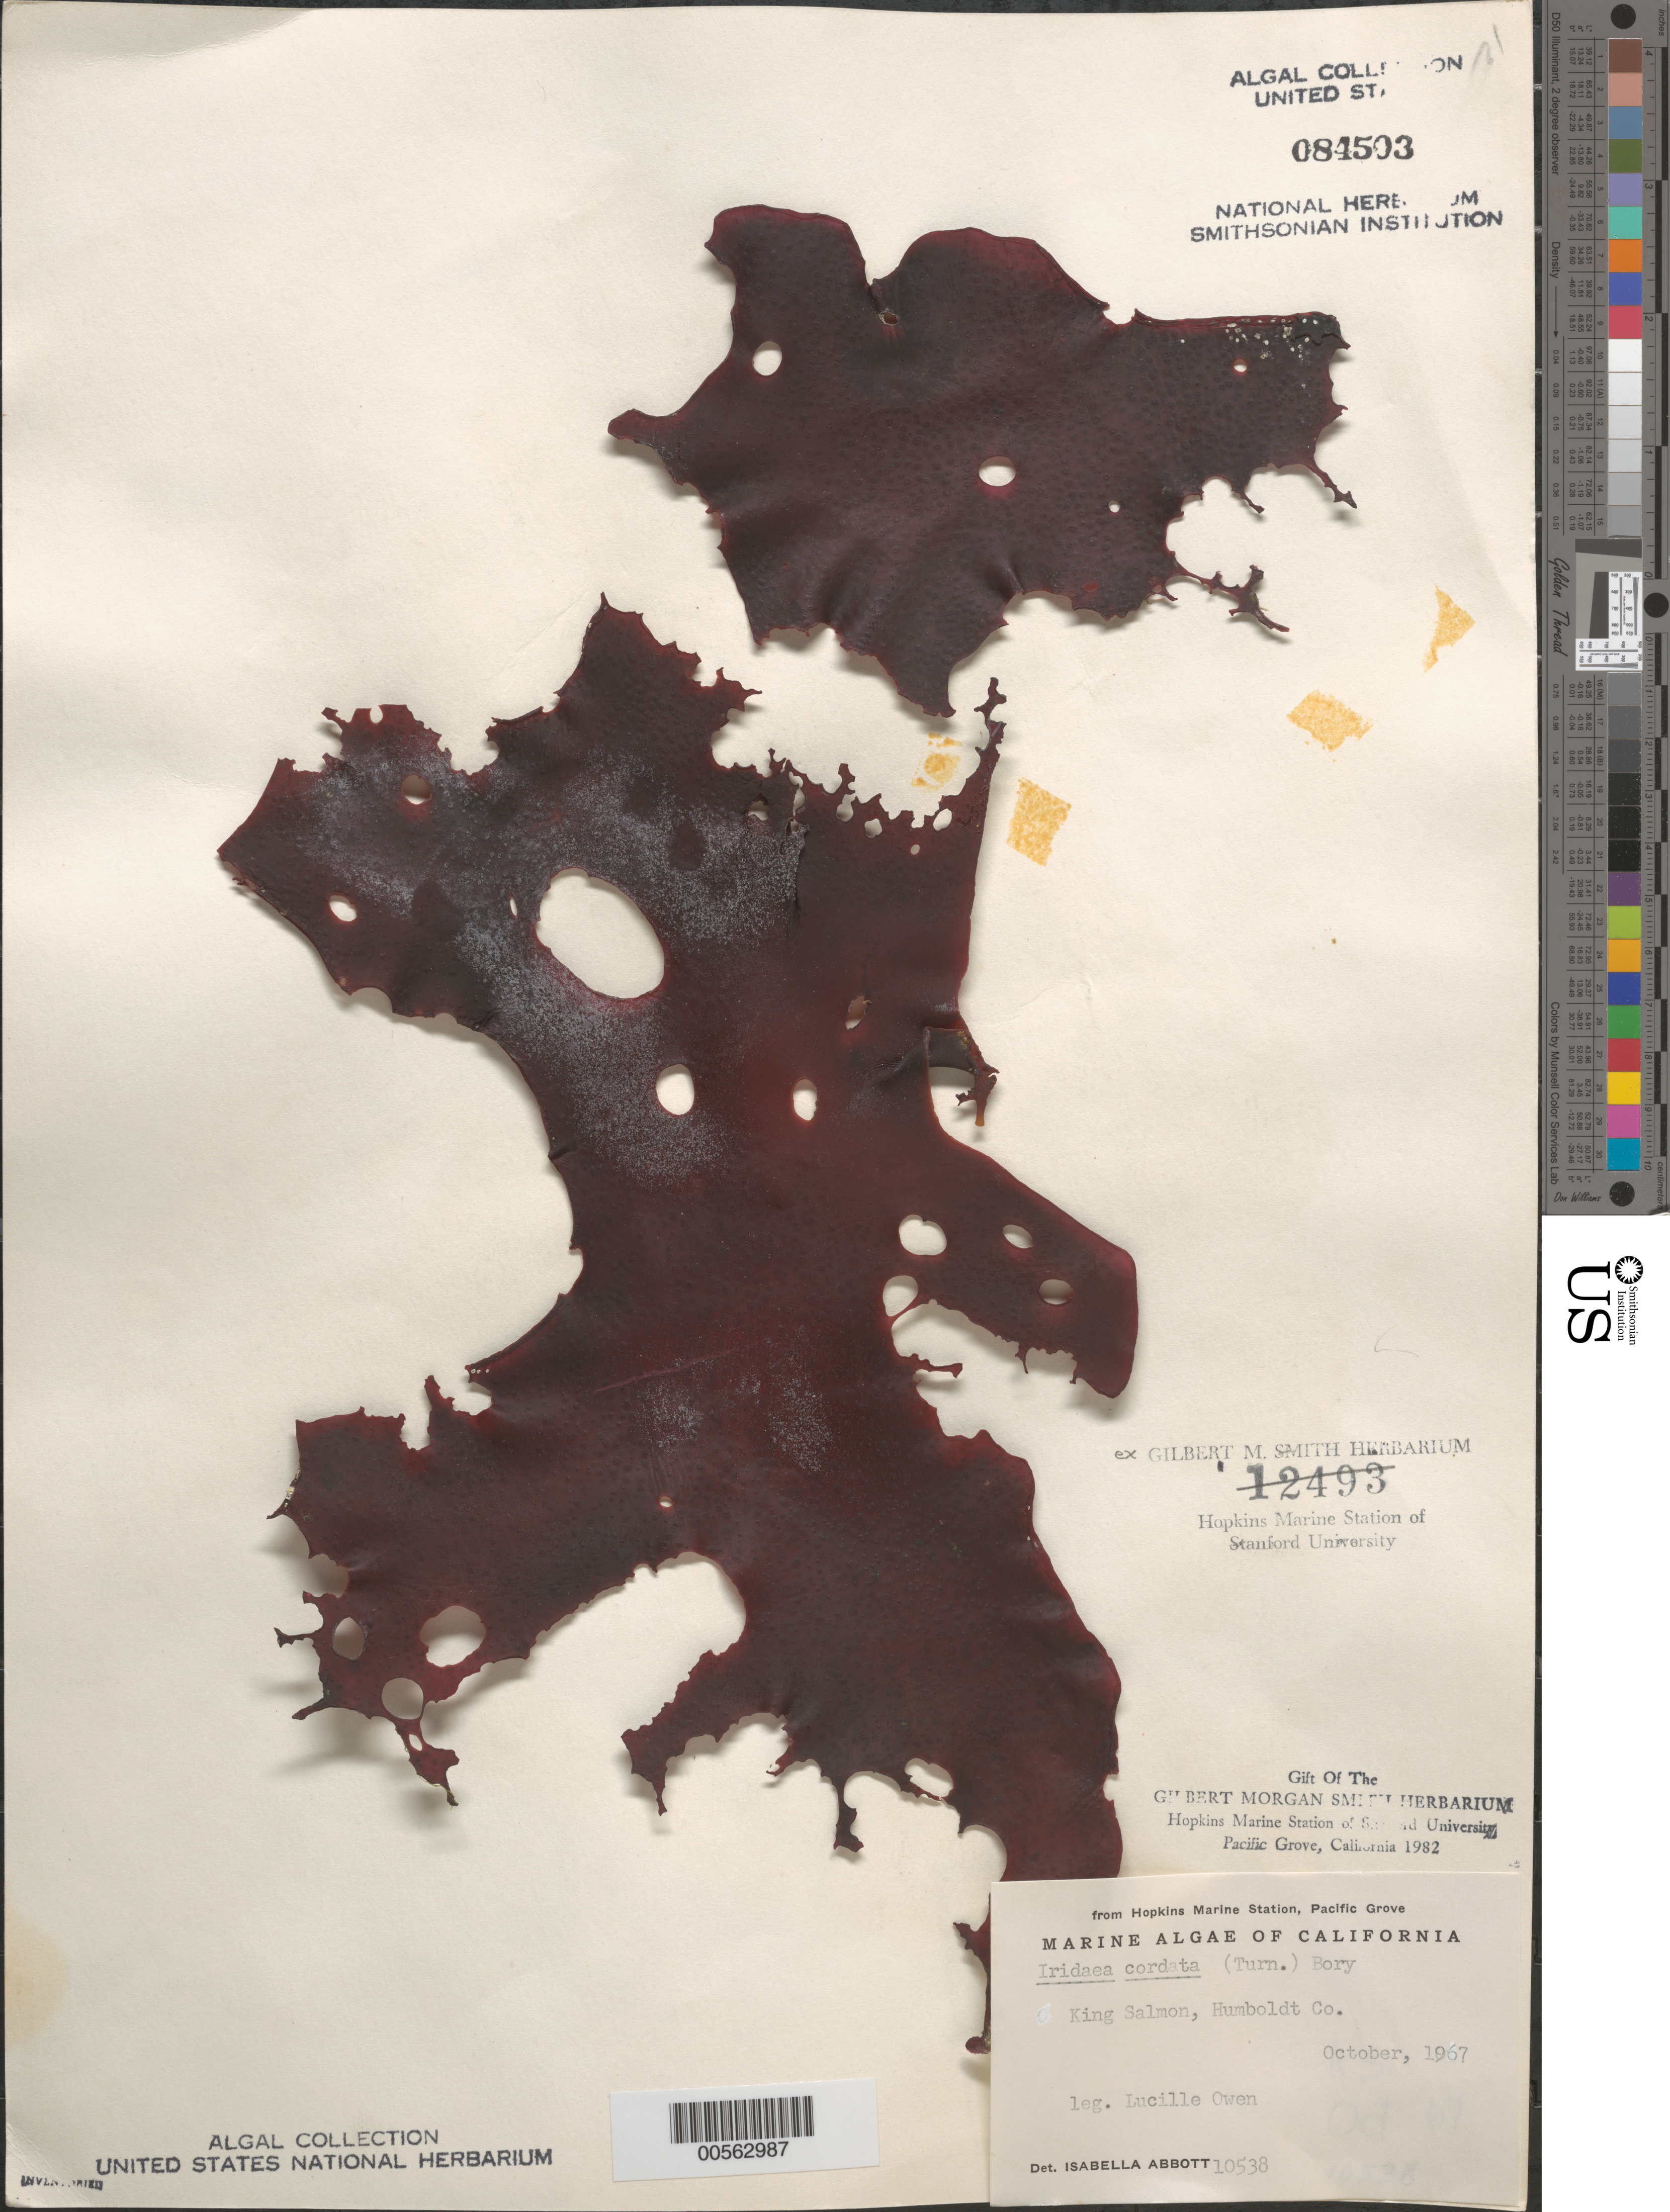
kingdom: Plantae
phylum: Rhodophyta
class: Florideophyceae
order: Gigartinales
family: Gigartinaceae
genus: Iridaea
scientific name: Iridaea cordata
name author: (Turner) Bory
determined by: Abbott, Isabella A.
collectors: L. Owen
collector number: IAA 10538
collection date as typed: Oct 1967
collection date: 1967-10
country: United States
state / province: California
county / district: Humboldt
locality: King Salmon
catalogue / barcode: US 84503